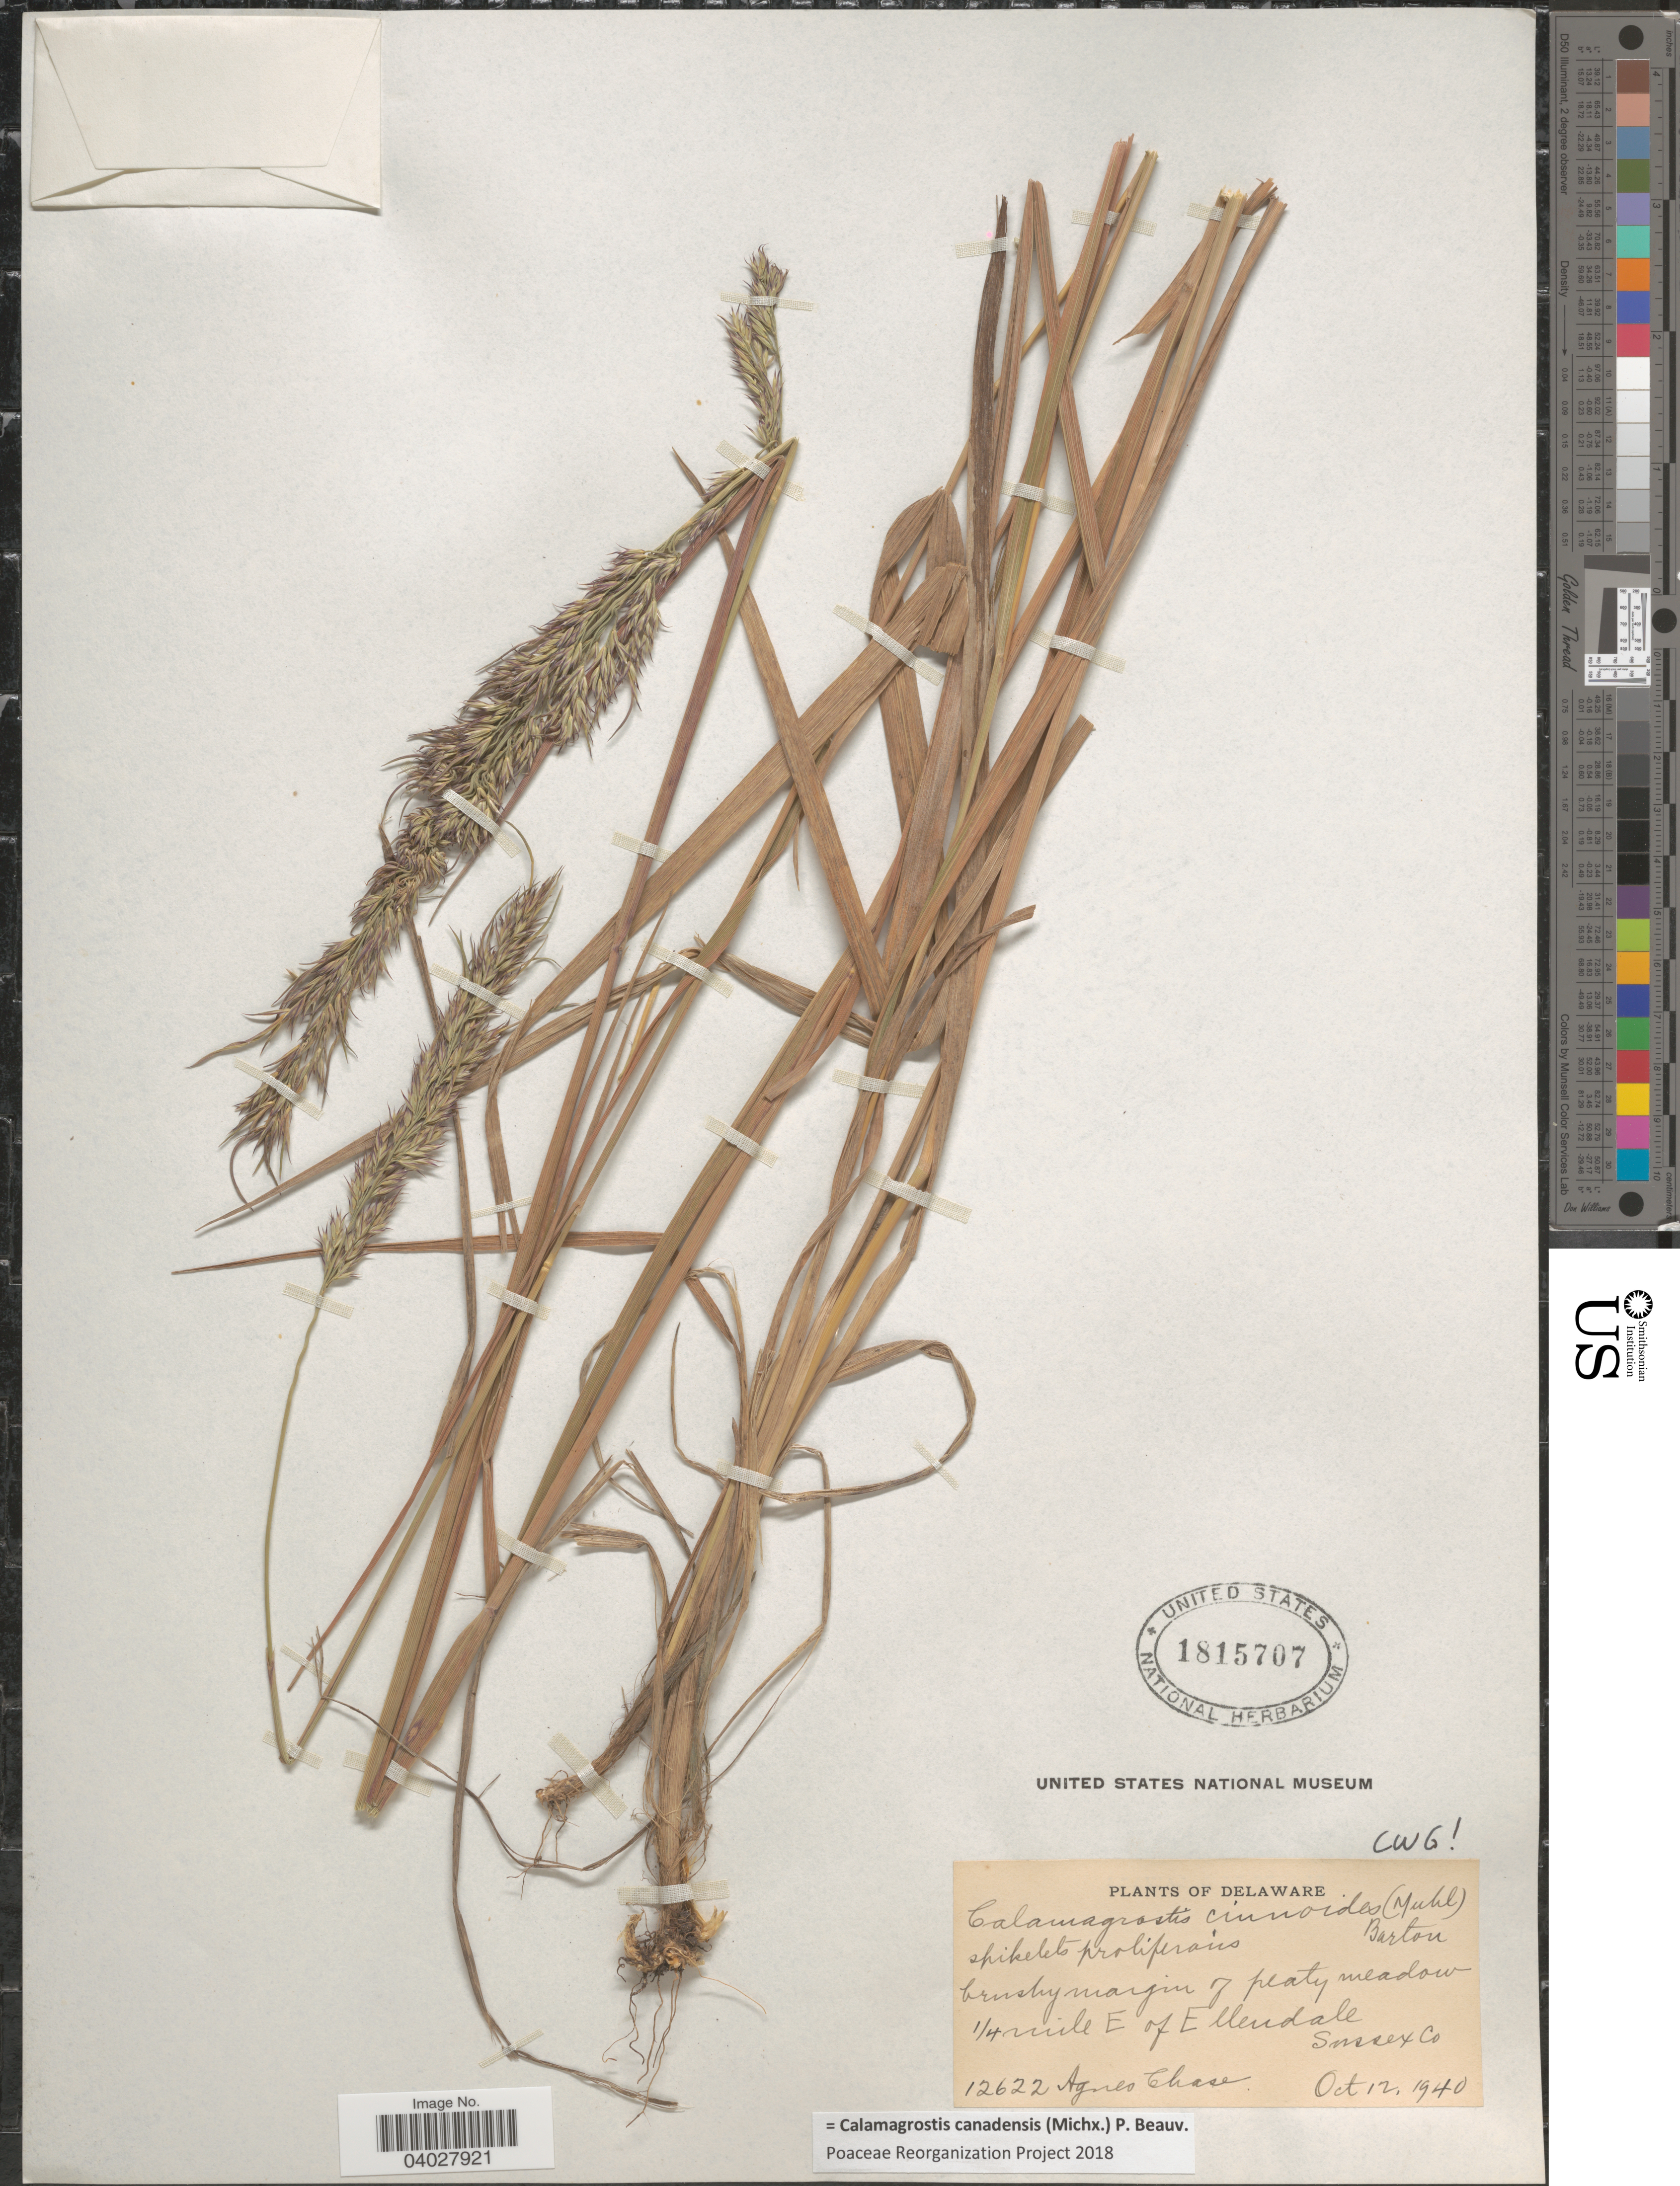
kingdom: Plantae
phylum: Tracheophyta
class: Liliopsida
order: Poales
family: Poaceae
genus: Calamagrostis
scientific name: Calamagrostis canadensis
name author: (Michx.) P. Beauv.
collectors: A. Chase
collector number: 12622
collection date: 1940-10-12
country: United States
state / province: Delaware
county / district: Sussex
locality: Brushy margin of peaty meadow, ¼ mile E of Ellendale. Sussex Co.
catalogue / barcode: US 1815707